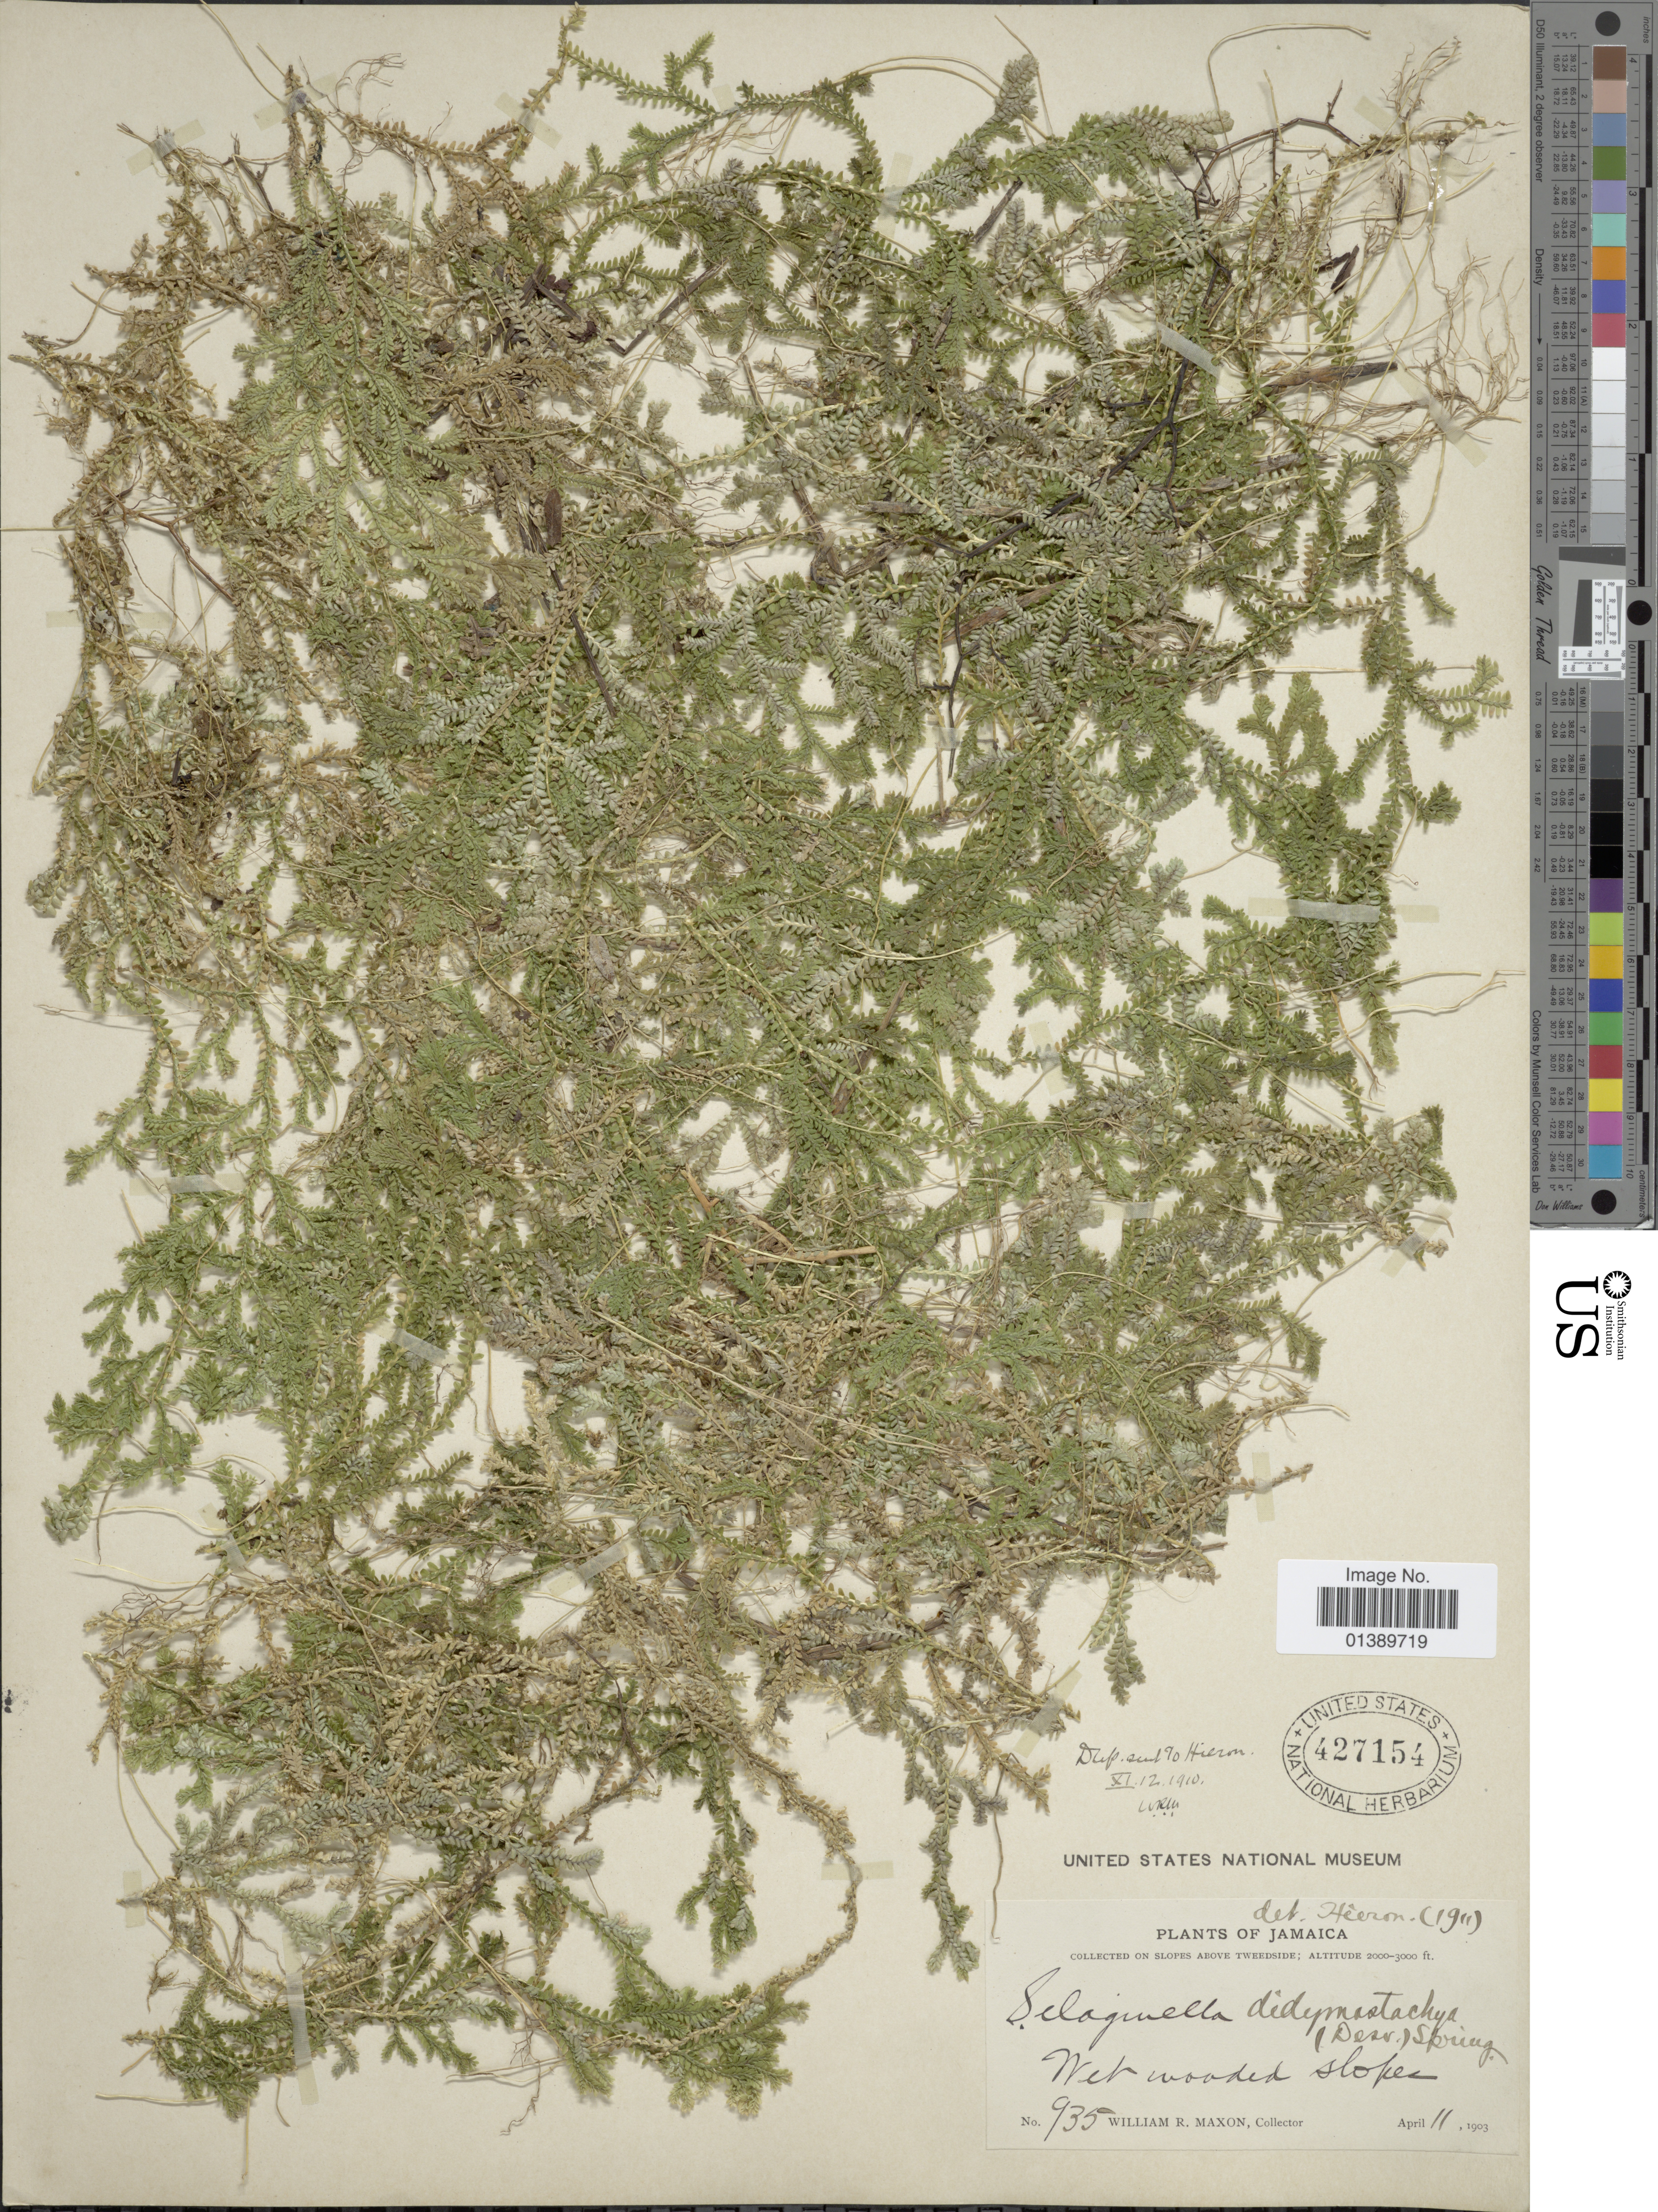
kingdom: Plantae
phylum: Tracheophyta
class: Lycopodiopsida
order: Selaginellales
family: Selaginellaceae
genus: Selaginella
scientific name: Selaginella denudata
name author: (Willd.) Spring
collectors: W. R. Maxon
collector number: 935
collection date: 1903-04-11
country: Jamaica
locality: On slopes above Tweedside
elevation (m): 610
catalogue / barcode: US 427154